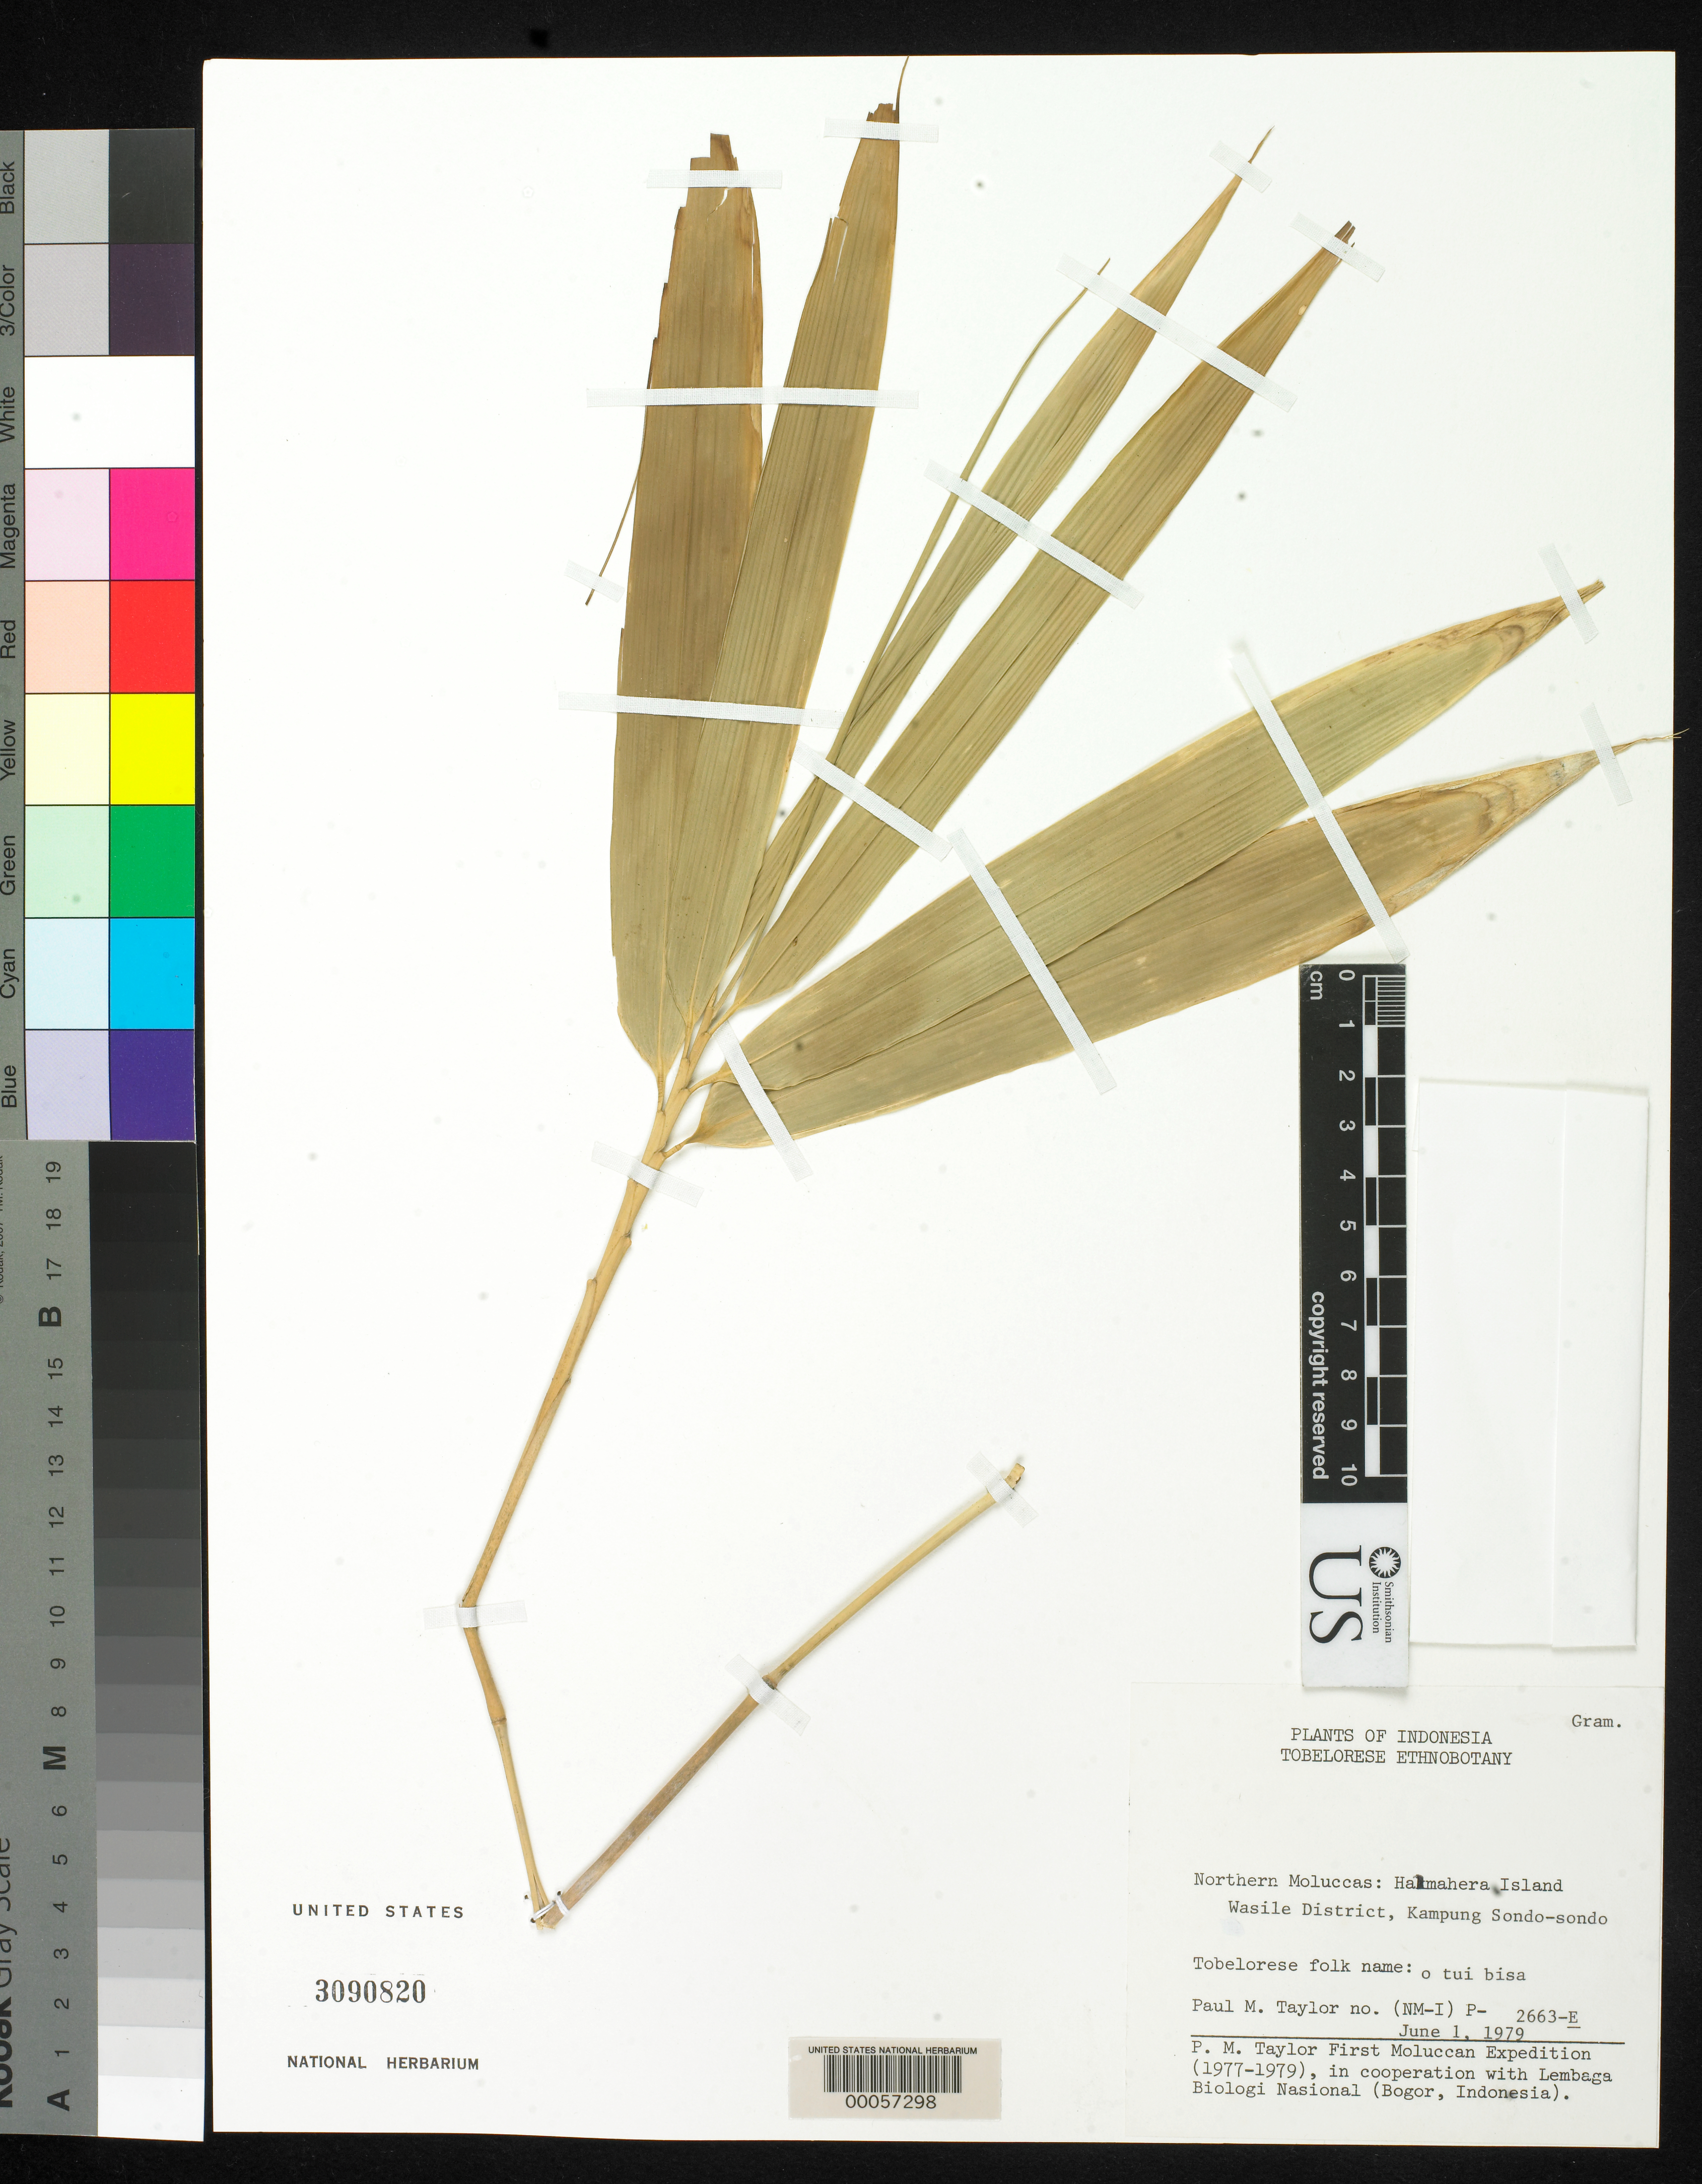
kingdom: Plantae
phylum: Tracheophyta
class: Liliopsida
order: Poales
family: Poaceae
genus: Schizostachyum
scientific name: Schizostachyum sp.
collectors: P. M. Taylor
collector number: P-2663-e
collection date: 1979-06-01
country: Indonesia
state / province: Maluku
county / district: Maluku Utara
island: Halmahera I.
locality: Kampung Sondo-Sondo [Moluccas]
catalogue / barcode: US 3090820